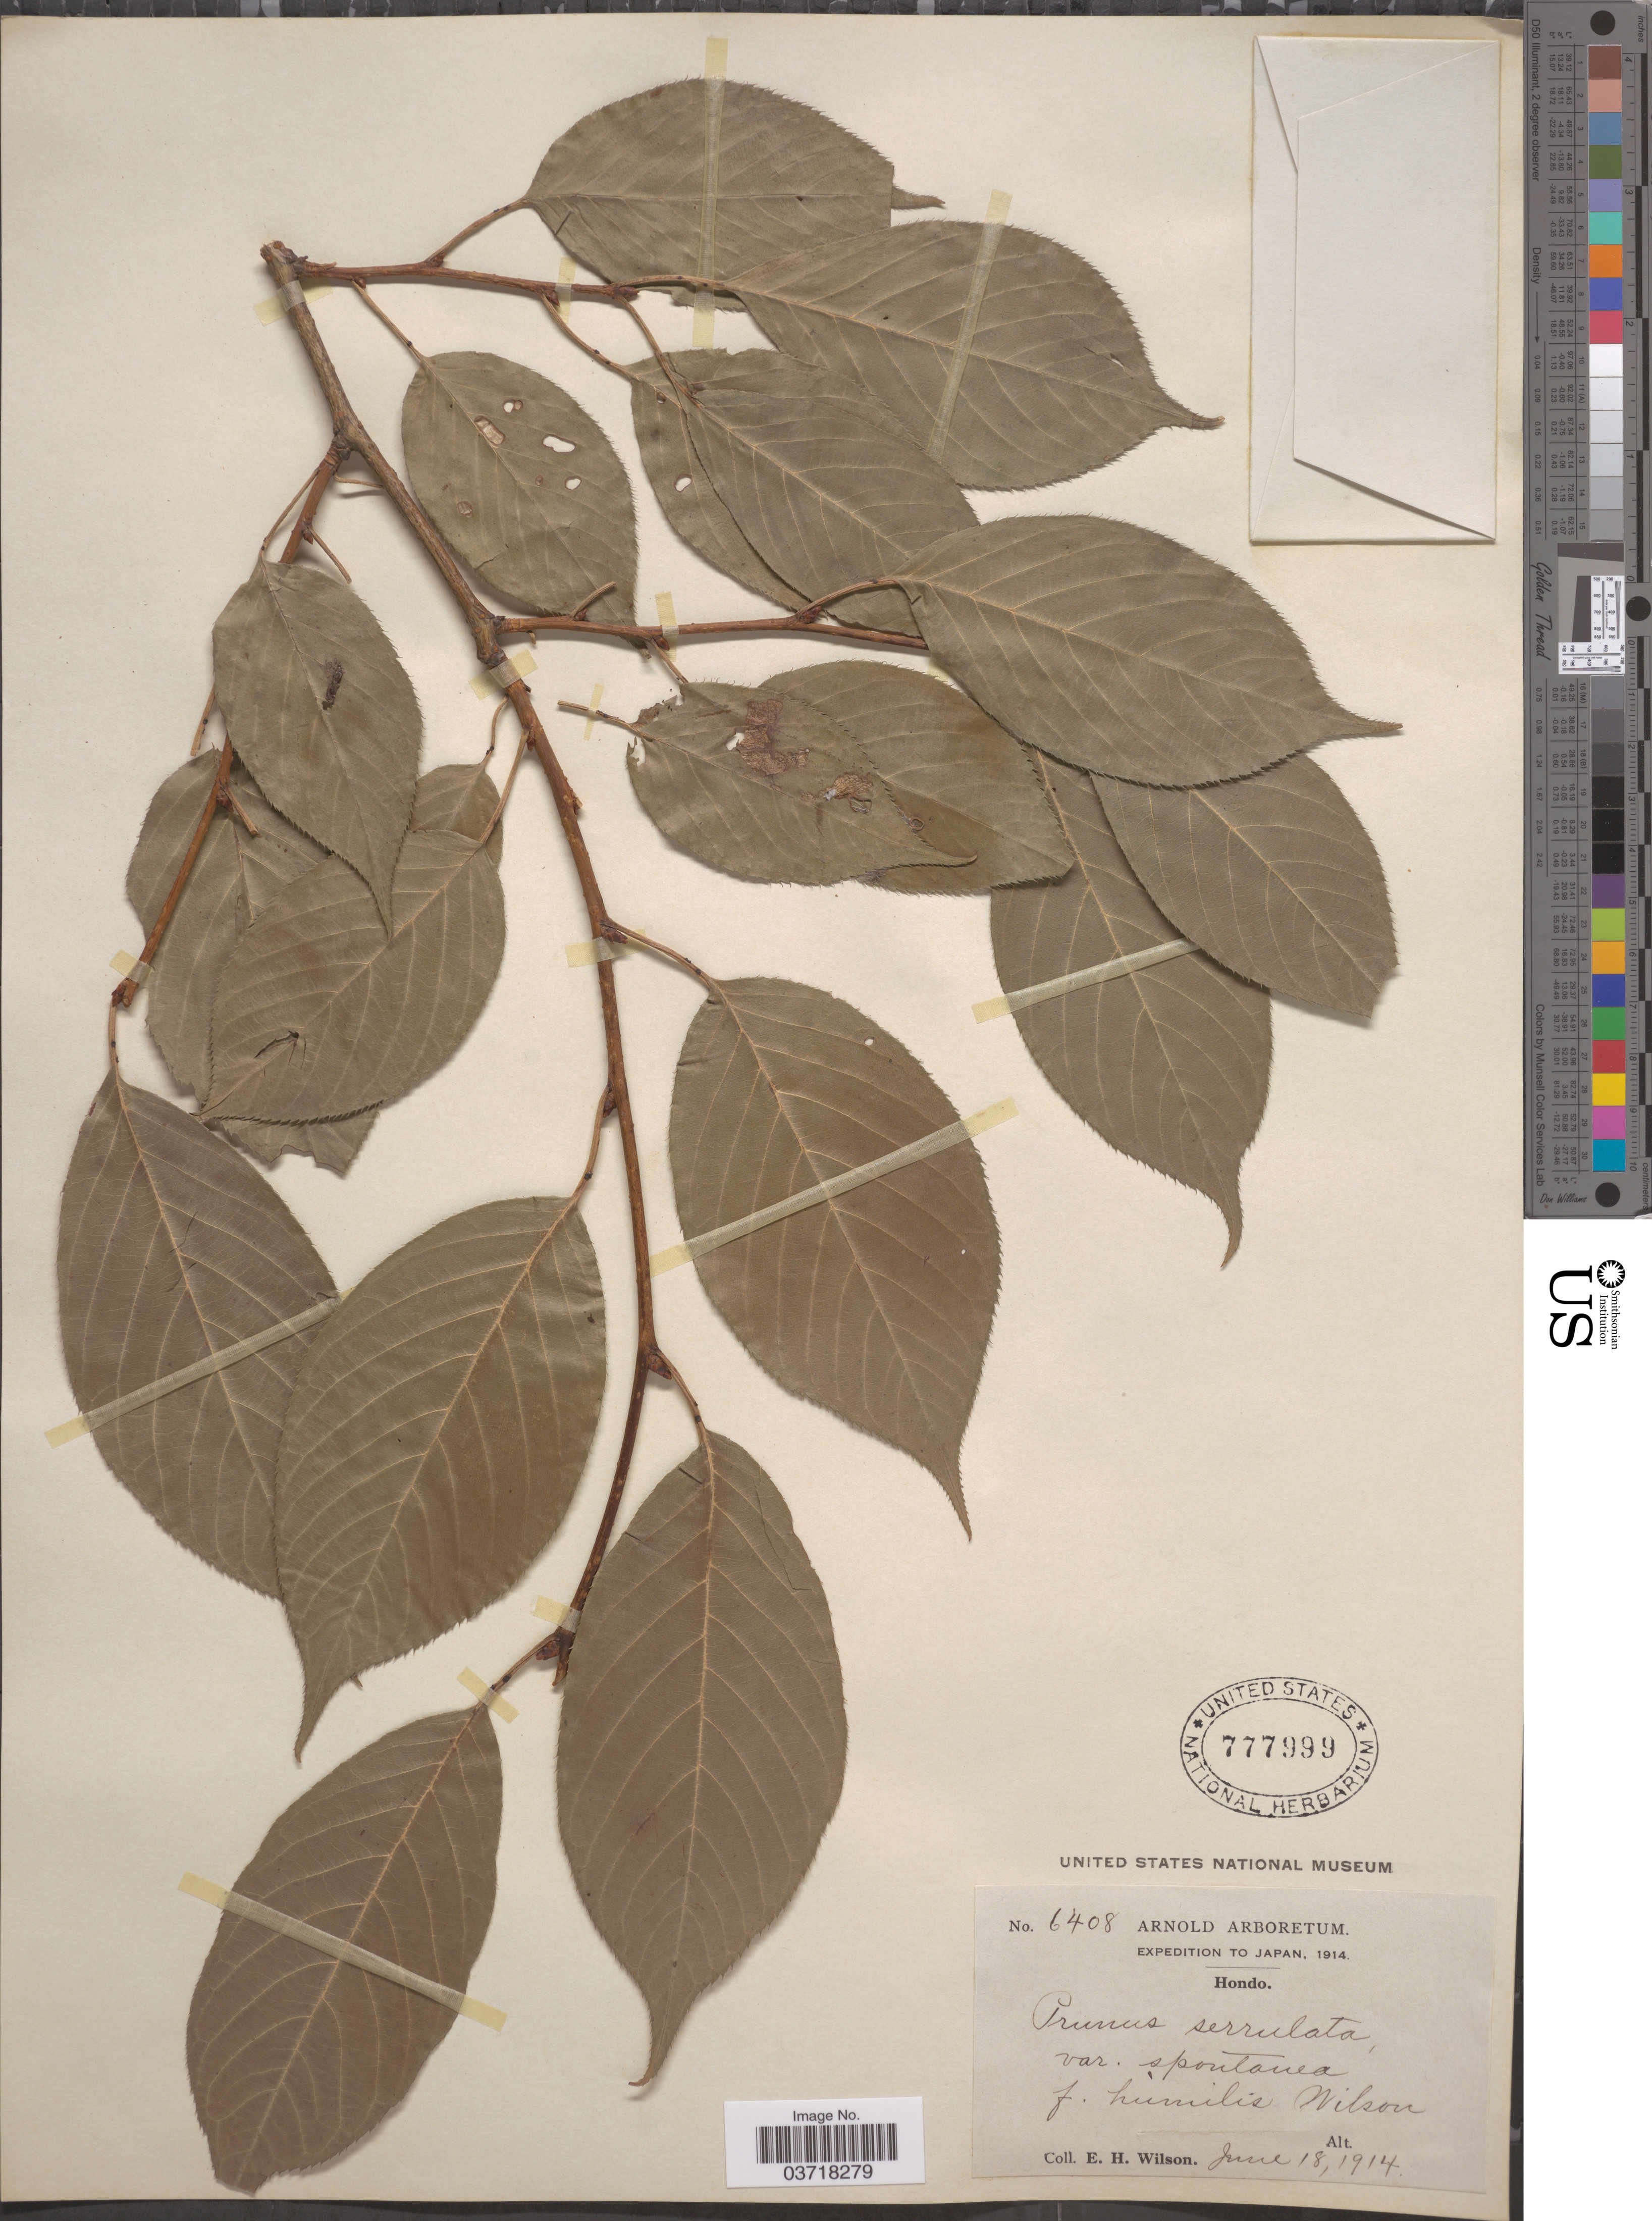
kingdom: Plantae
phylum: Tracheophyta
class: Magnoliopsida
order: Rosales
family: Rosaceae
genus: Prunus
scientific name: Prunus serrulata var. spontanea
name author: E.H. Wilson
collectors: E. Wilson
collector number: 6408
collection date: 1914-06-18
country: Japan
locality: Hondo.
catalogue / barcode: US 777999